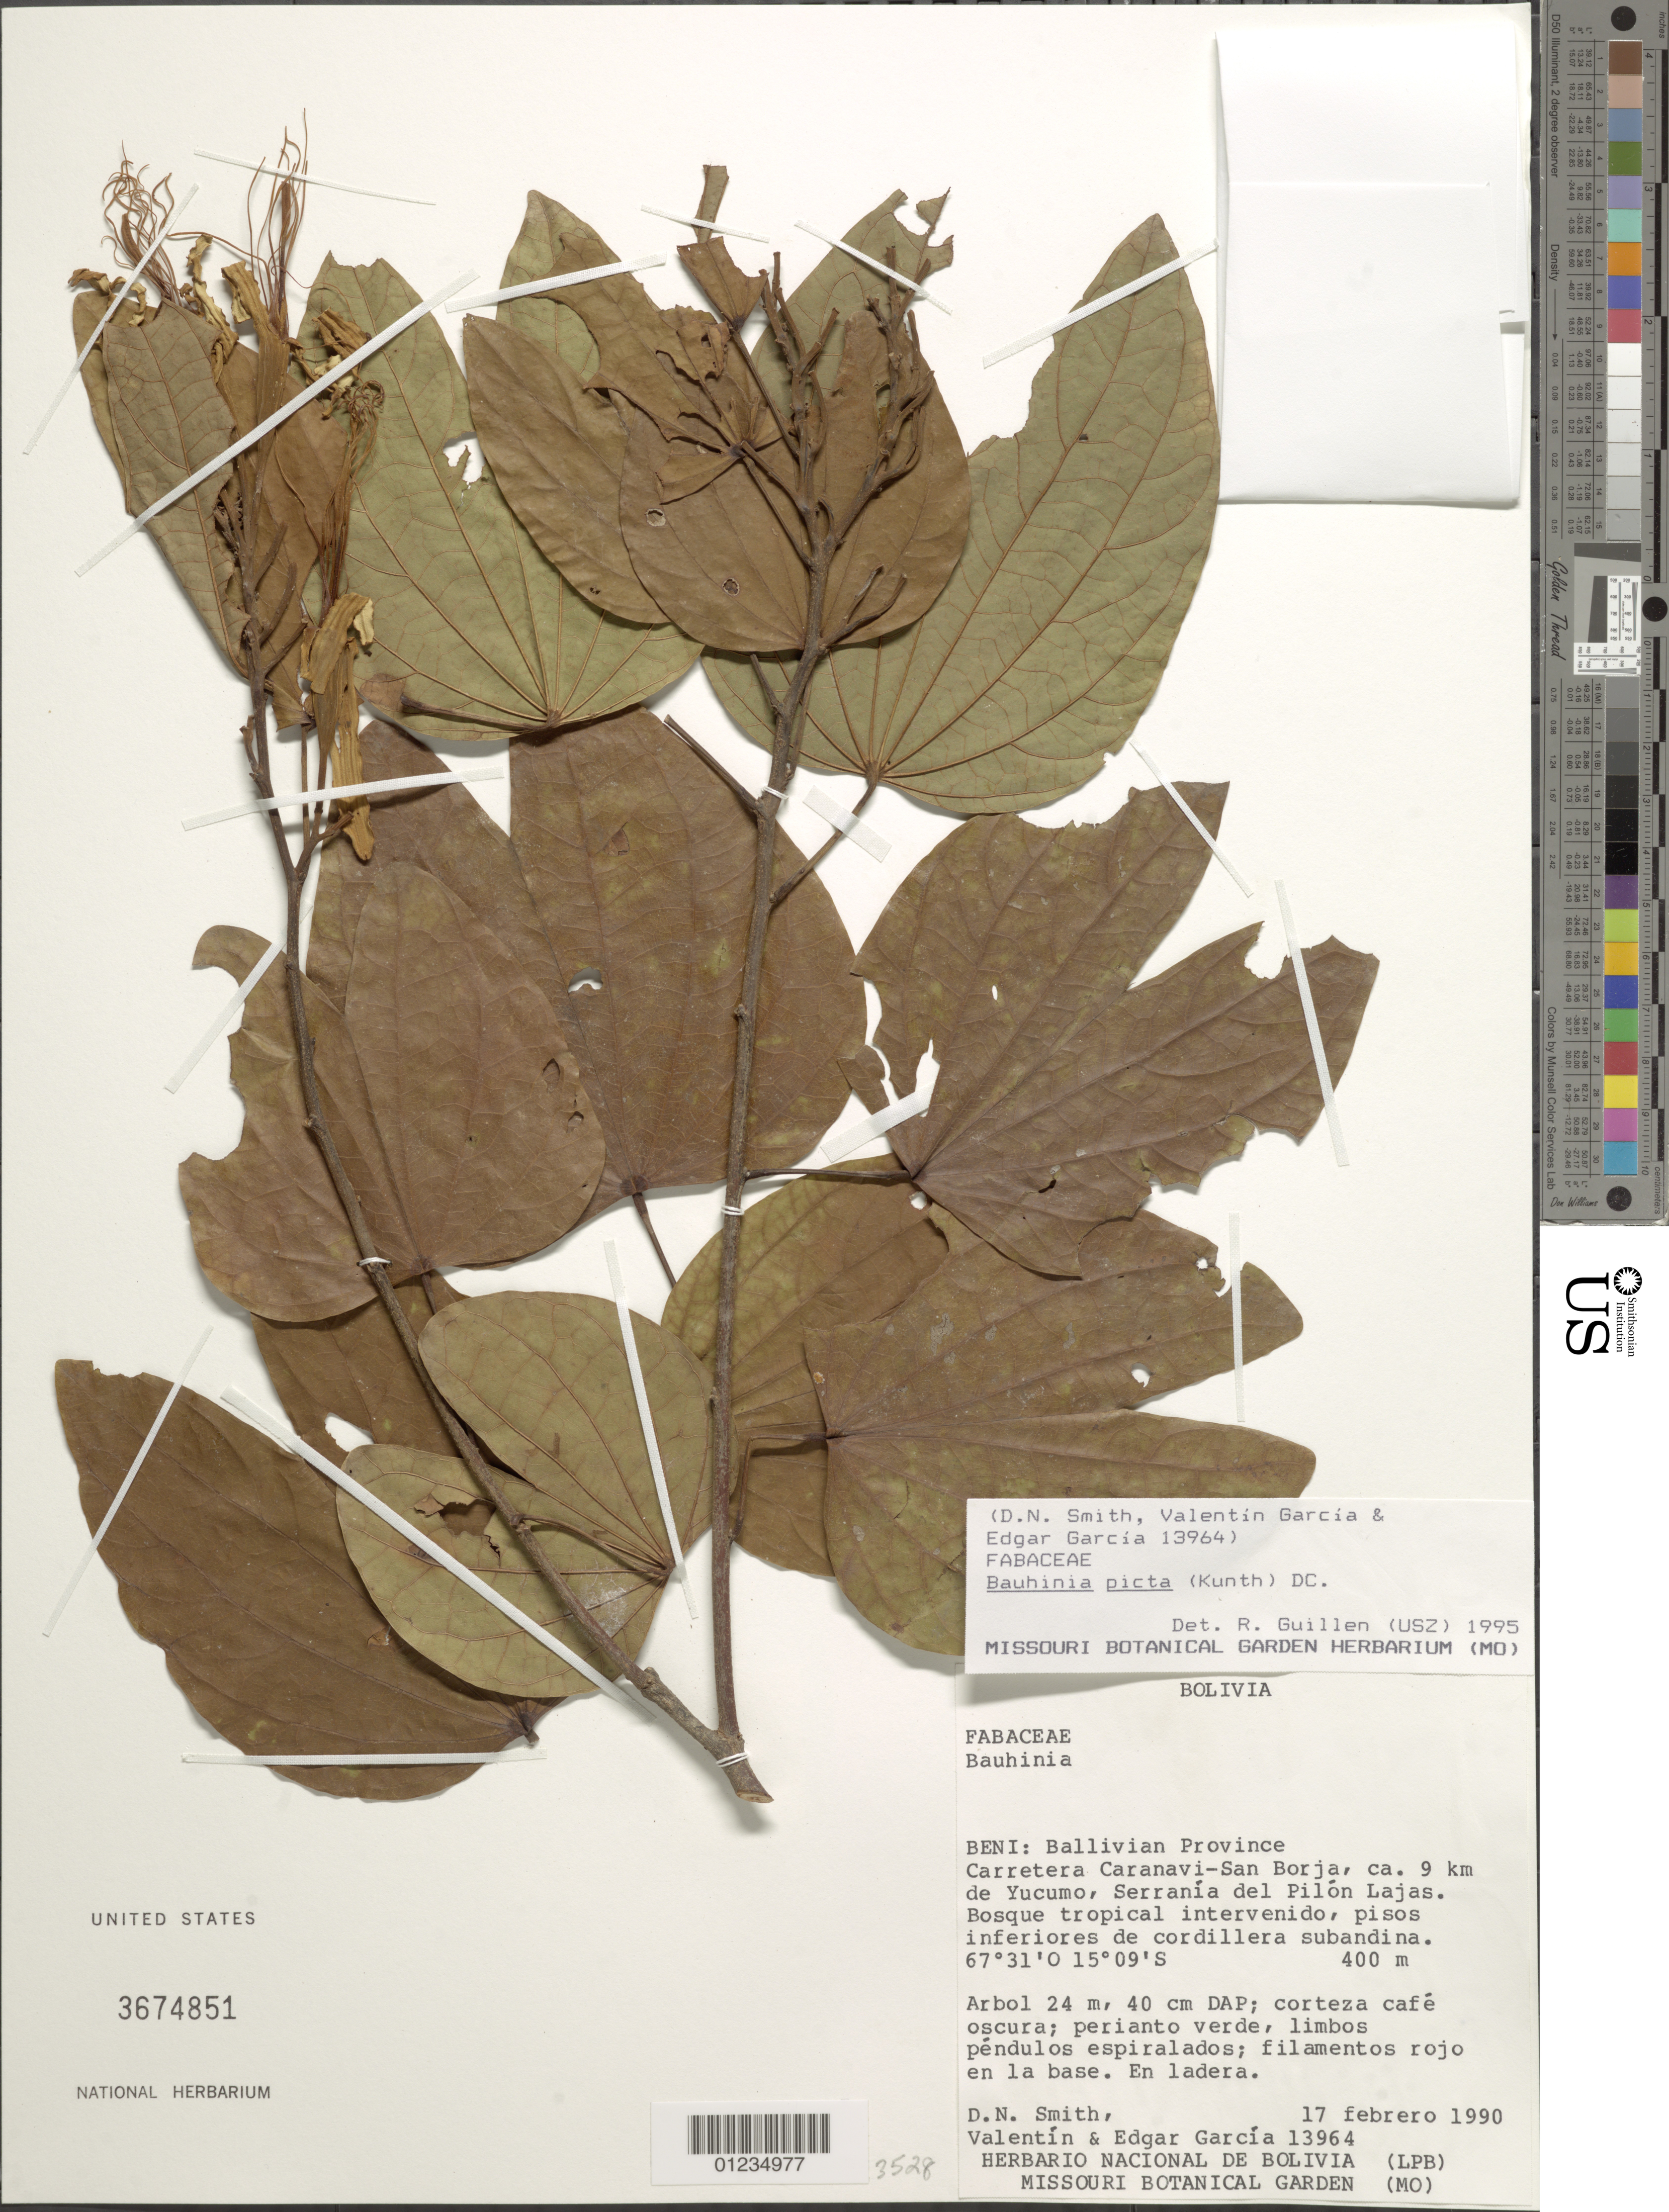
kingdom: Plantae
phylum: Tracheophyta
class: Magnoliopsida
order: Fabales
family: Fabaceae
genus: Bauhinia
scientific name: Bauhinia picta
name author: (Humb. & Bonpl.) DC.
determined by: Guillen, R.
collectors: D. Smith & E. Garcia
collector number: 13964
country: Bolivia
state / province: Beni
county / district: Ballivian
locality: Carretera Caranavi-San Borja, ca. 9 km de Yucumo, Serrania del Pilon Lajas.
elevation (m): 400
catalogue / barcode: US 3674851